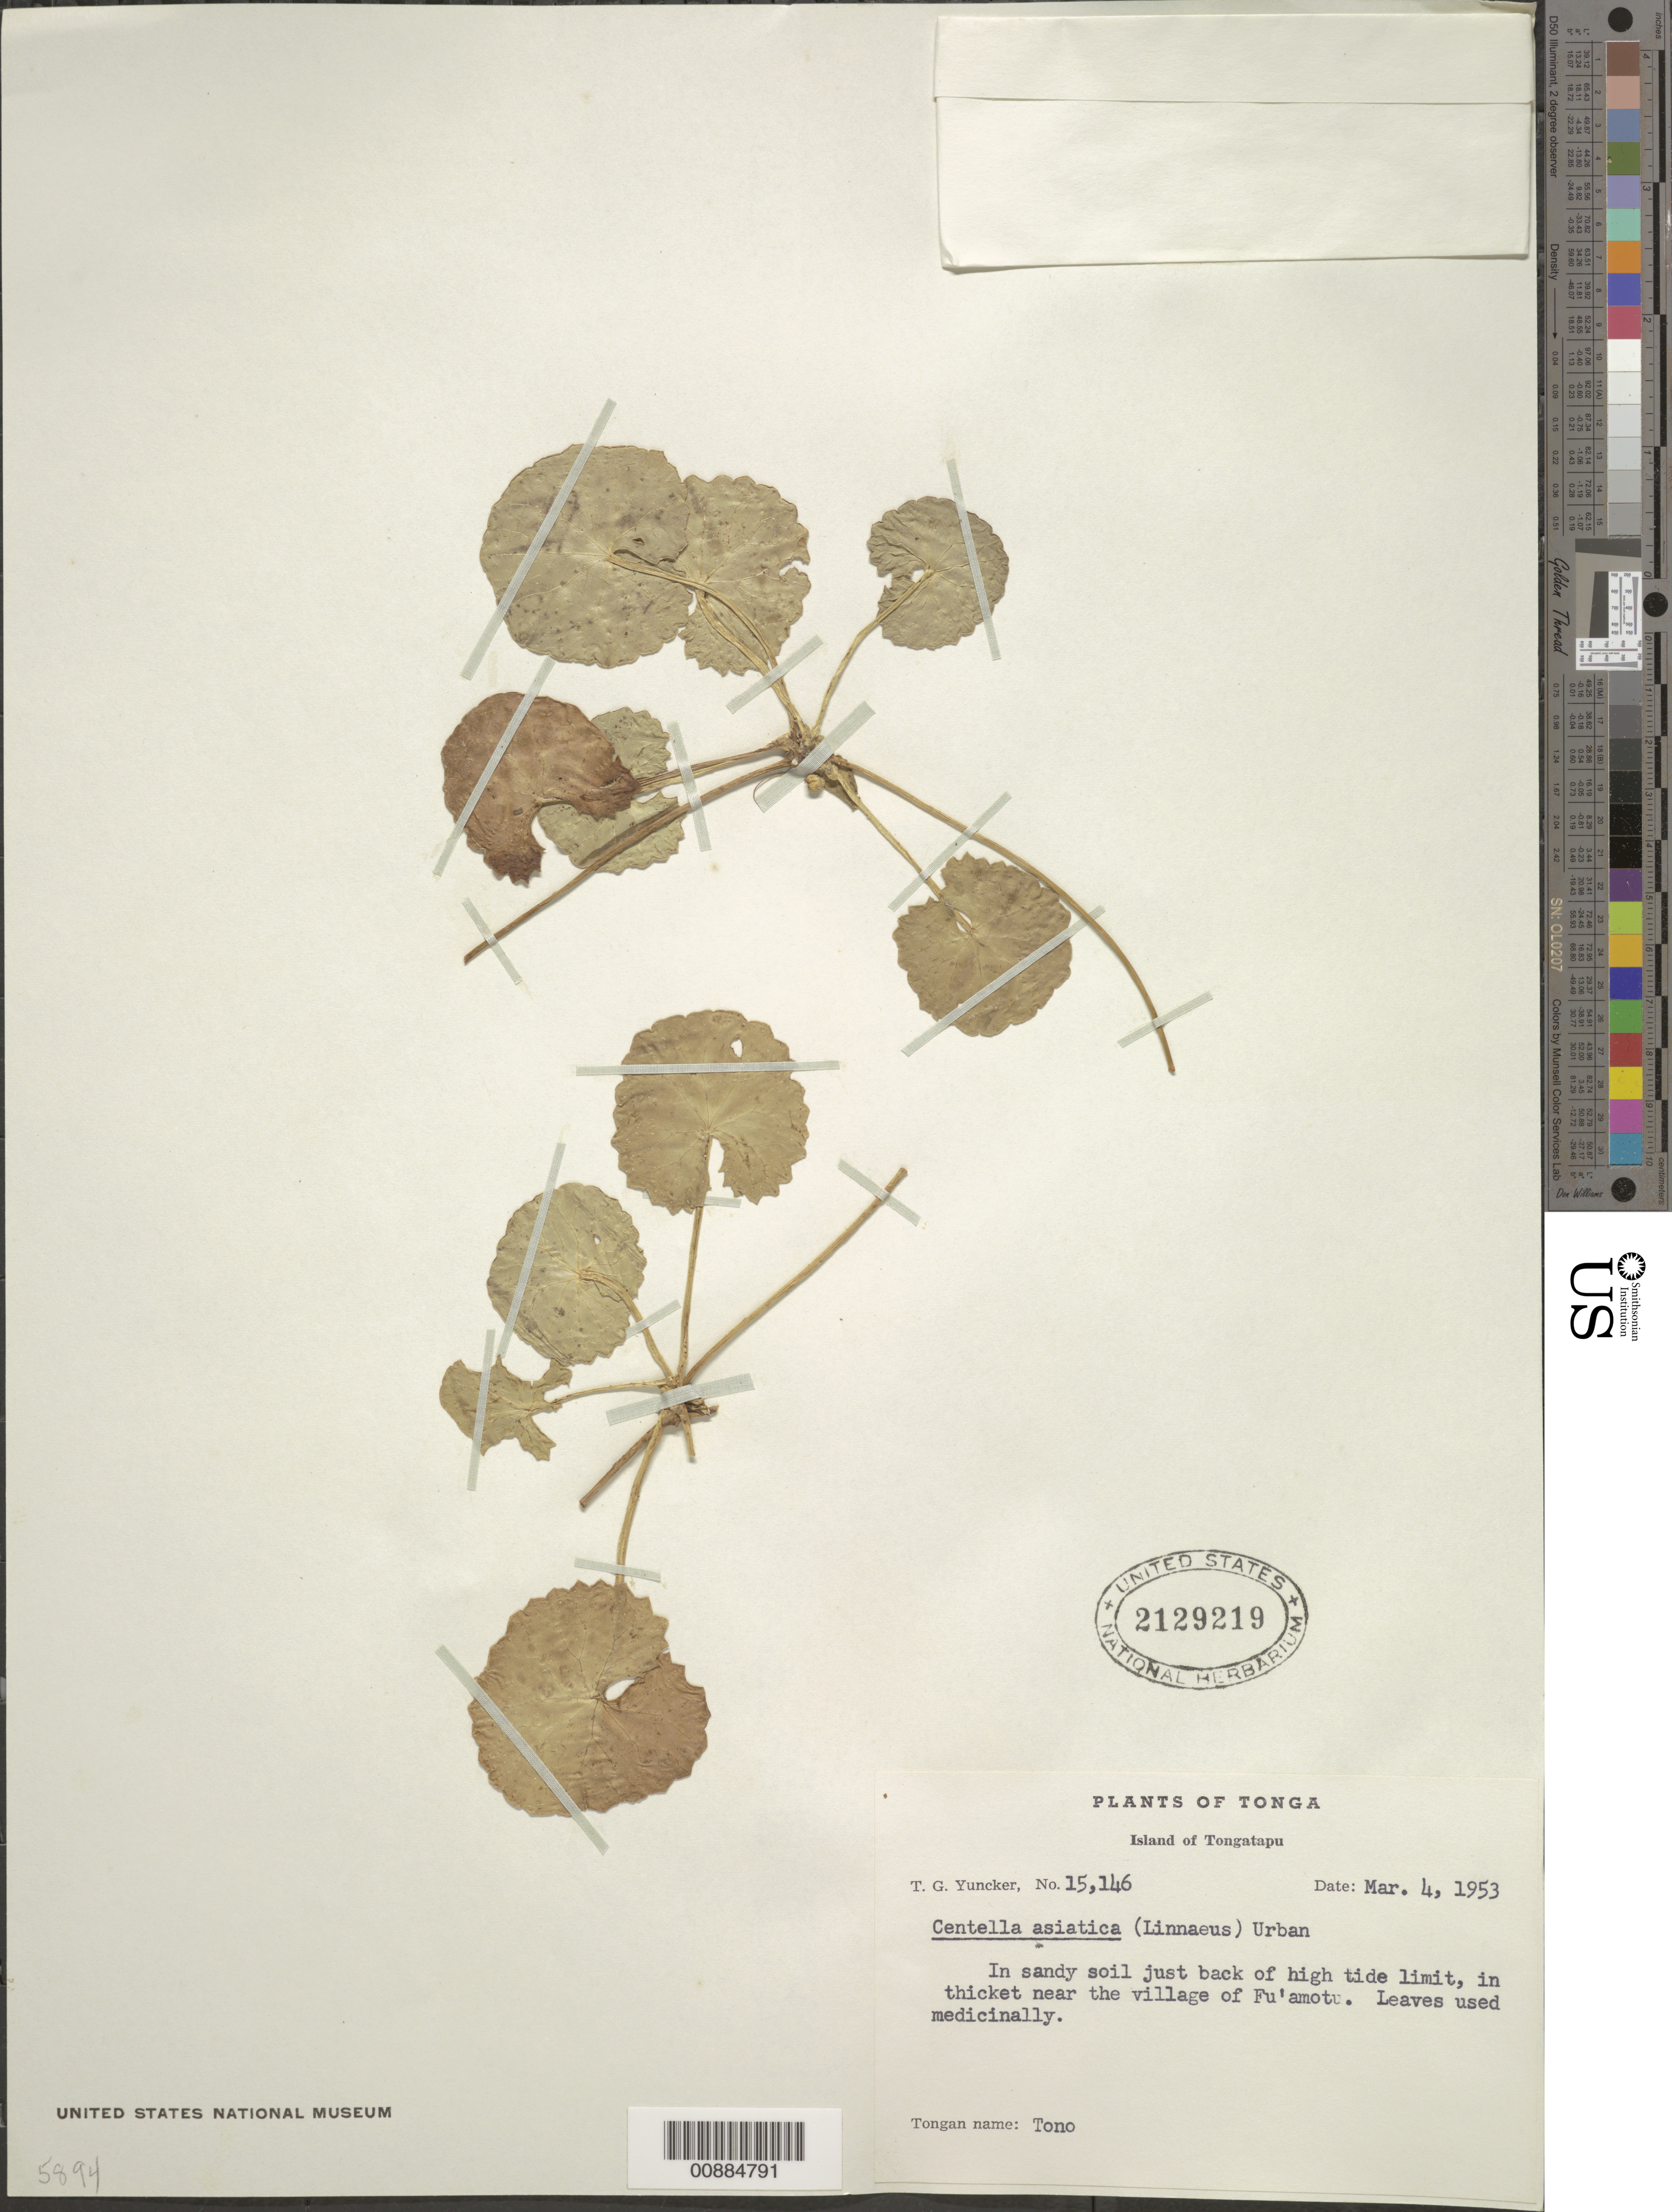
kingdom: Plantae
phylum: Tracheophyta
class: Magnoliopsida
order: Apiales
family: Apiaceae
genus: Centella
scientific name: Centella asiatica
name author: (L.) Urb.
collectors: T. G. Yuncker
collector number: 15146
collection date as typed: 04 Mar 1953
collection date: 1953-03-04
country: Tonga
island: Tongatapu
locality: Near the village of Fu'amotu.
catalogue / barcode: US 2129219